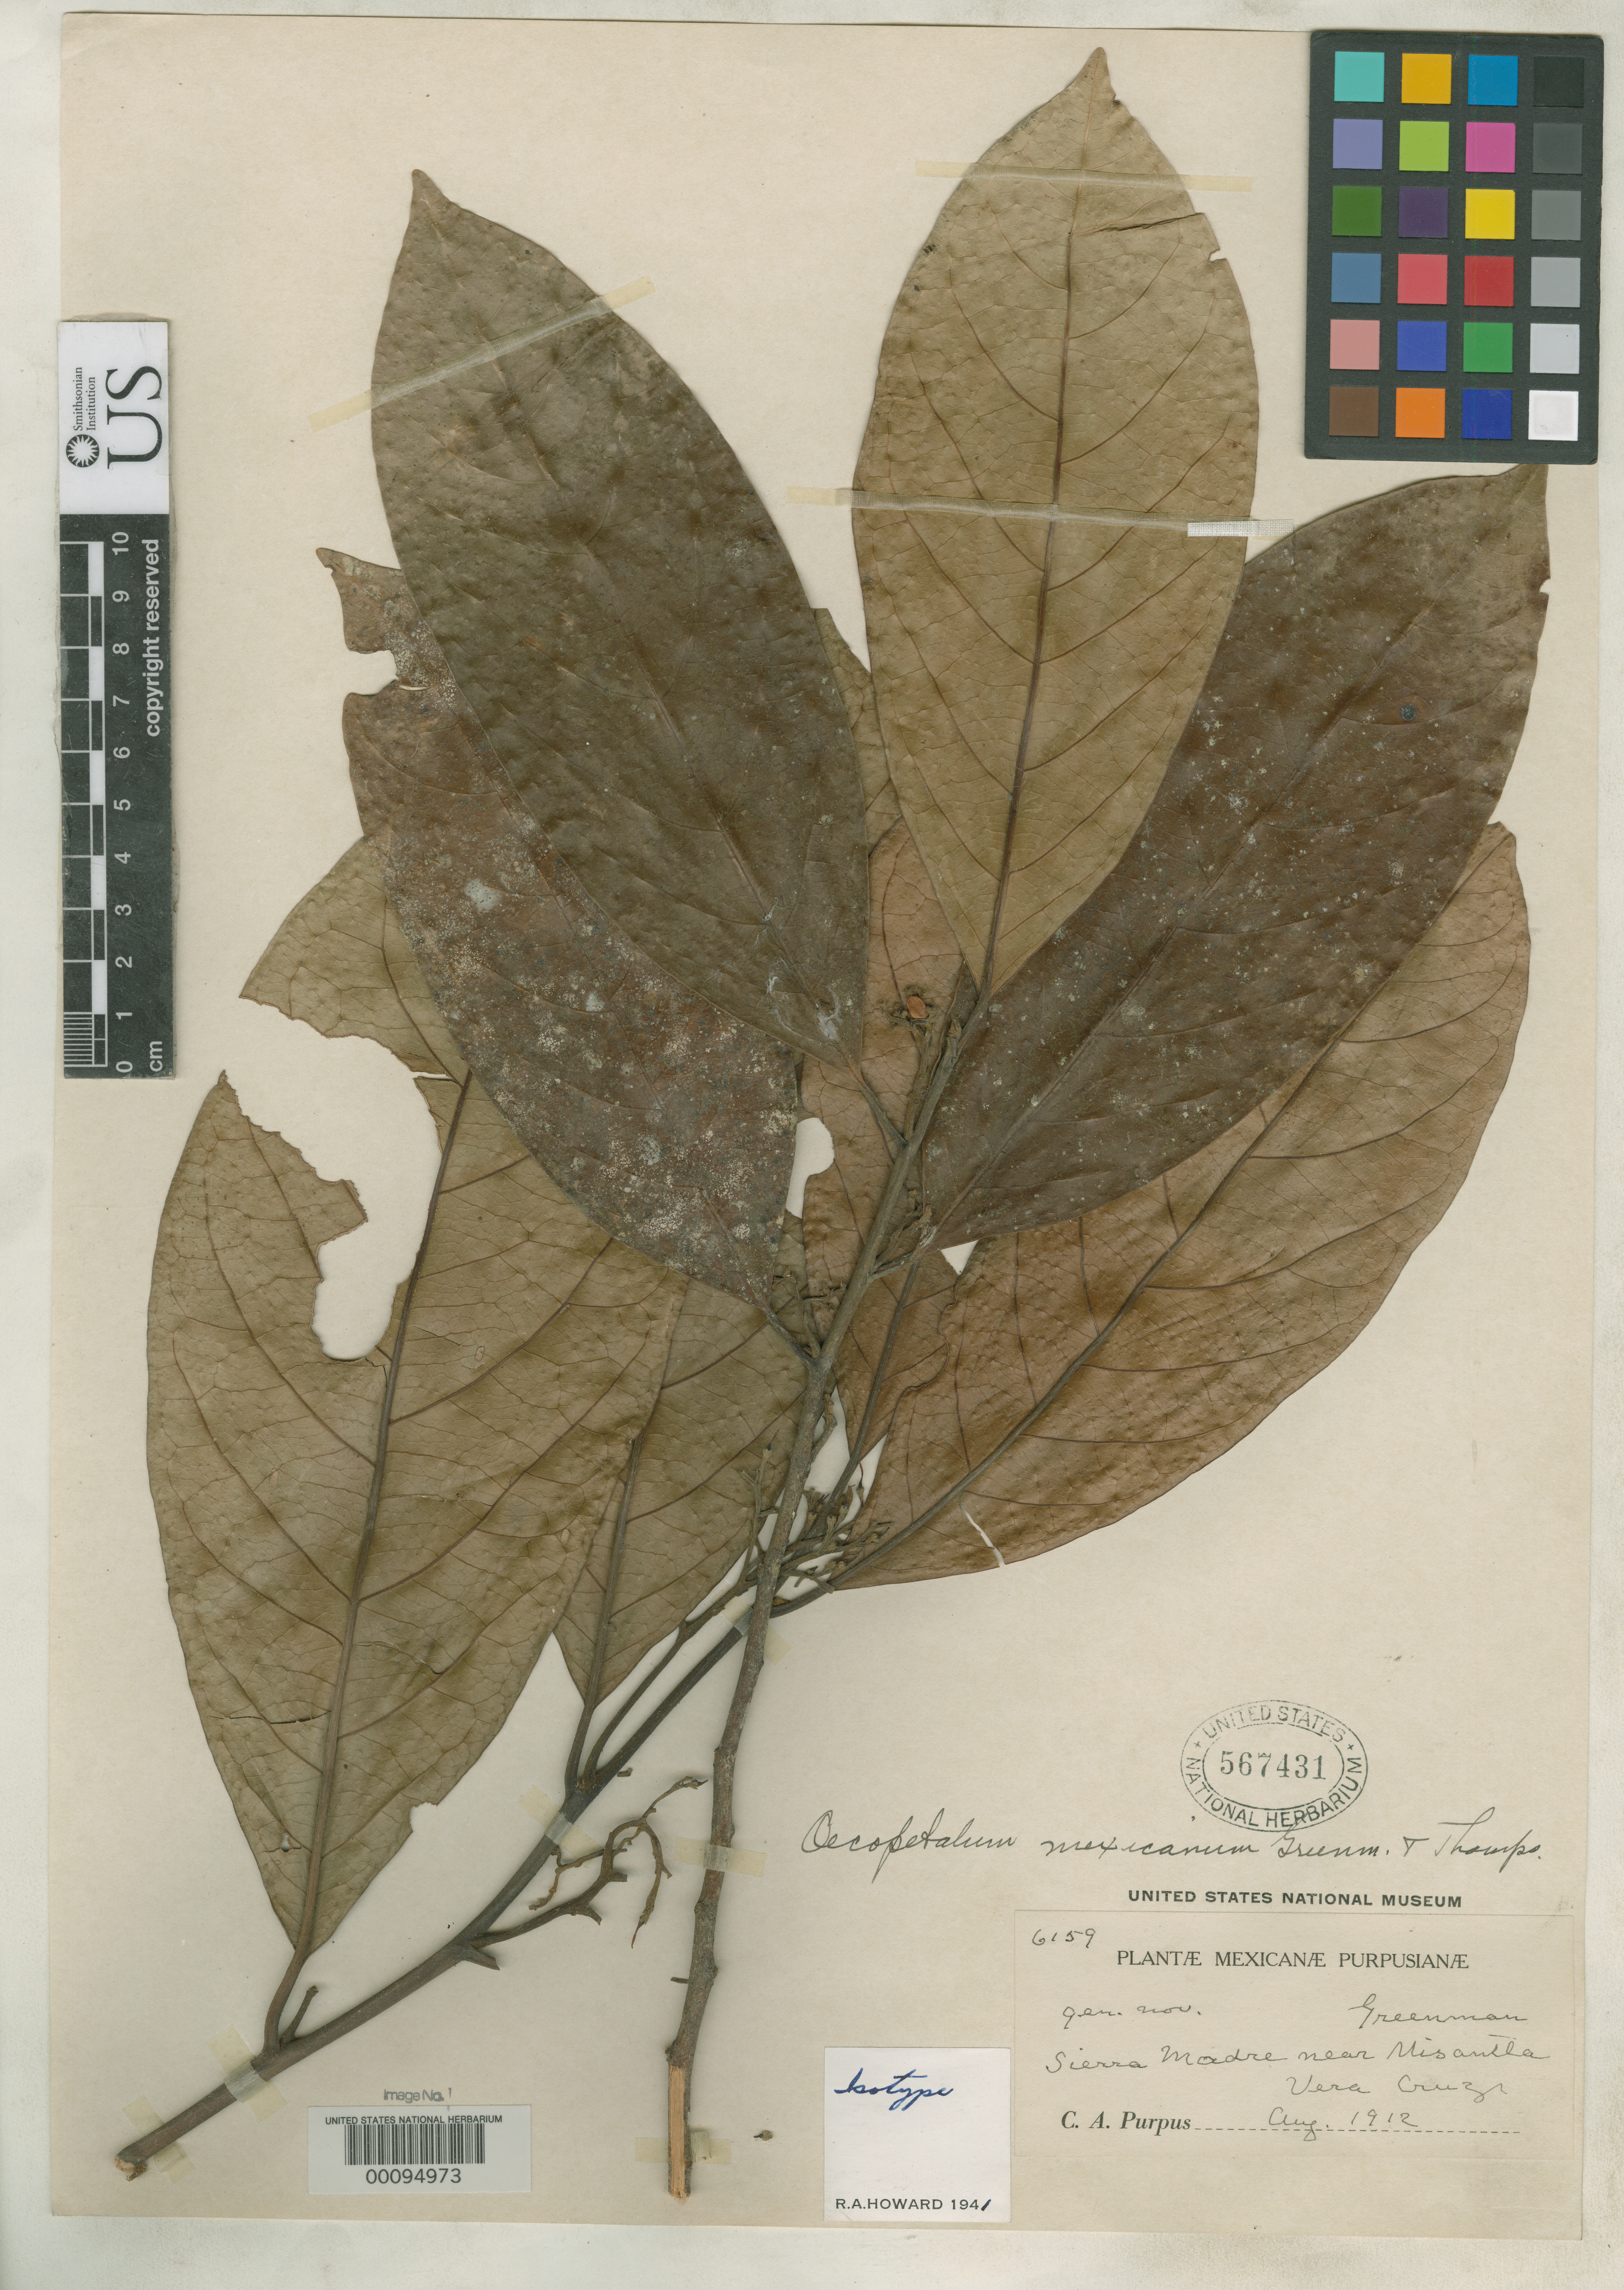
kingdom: Plantae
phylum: Tracheophyta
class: Magnoliopsida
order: Metteniusales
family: Metteniusaceae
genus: Oecopetalum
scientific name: Oecopetalum mexicanum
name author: Greenm. & C.H. Thomps.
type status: Isotype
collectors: C. A. Purpus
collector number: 6159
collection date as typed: Aug 1912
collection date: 1912-08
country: Mexico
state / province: Veracruz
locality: Sierra Madre, near Miscantla.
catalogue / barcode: US 567431